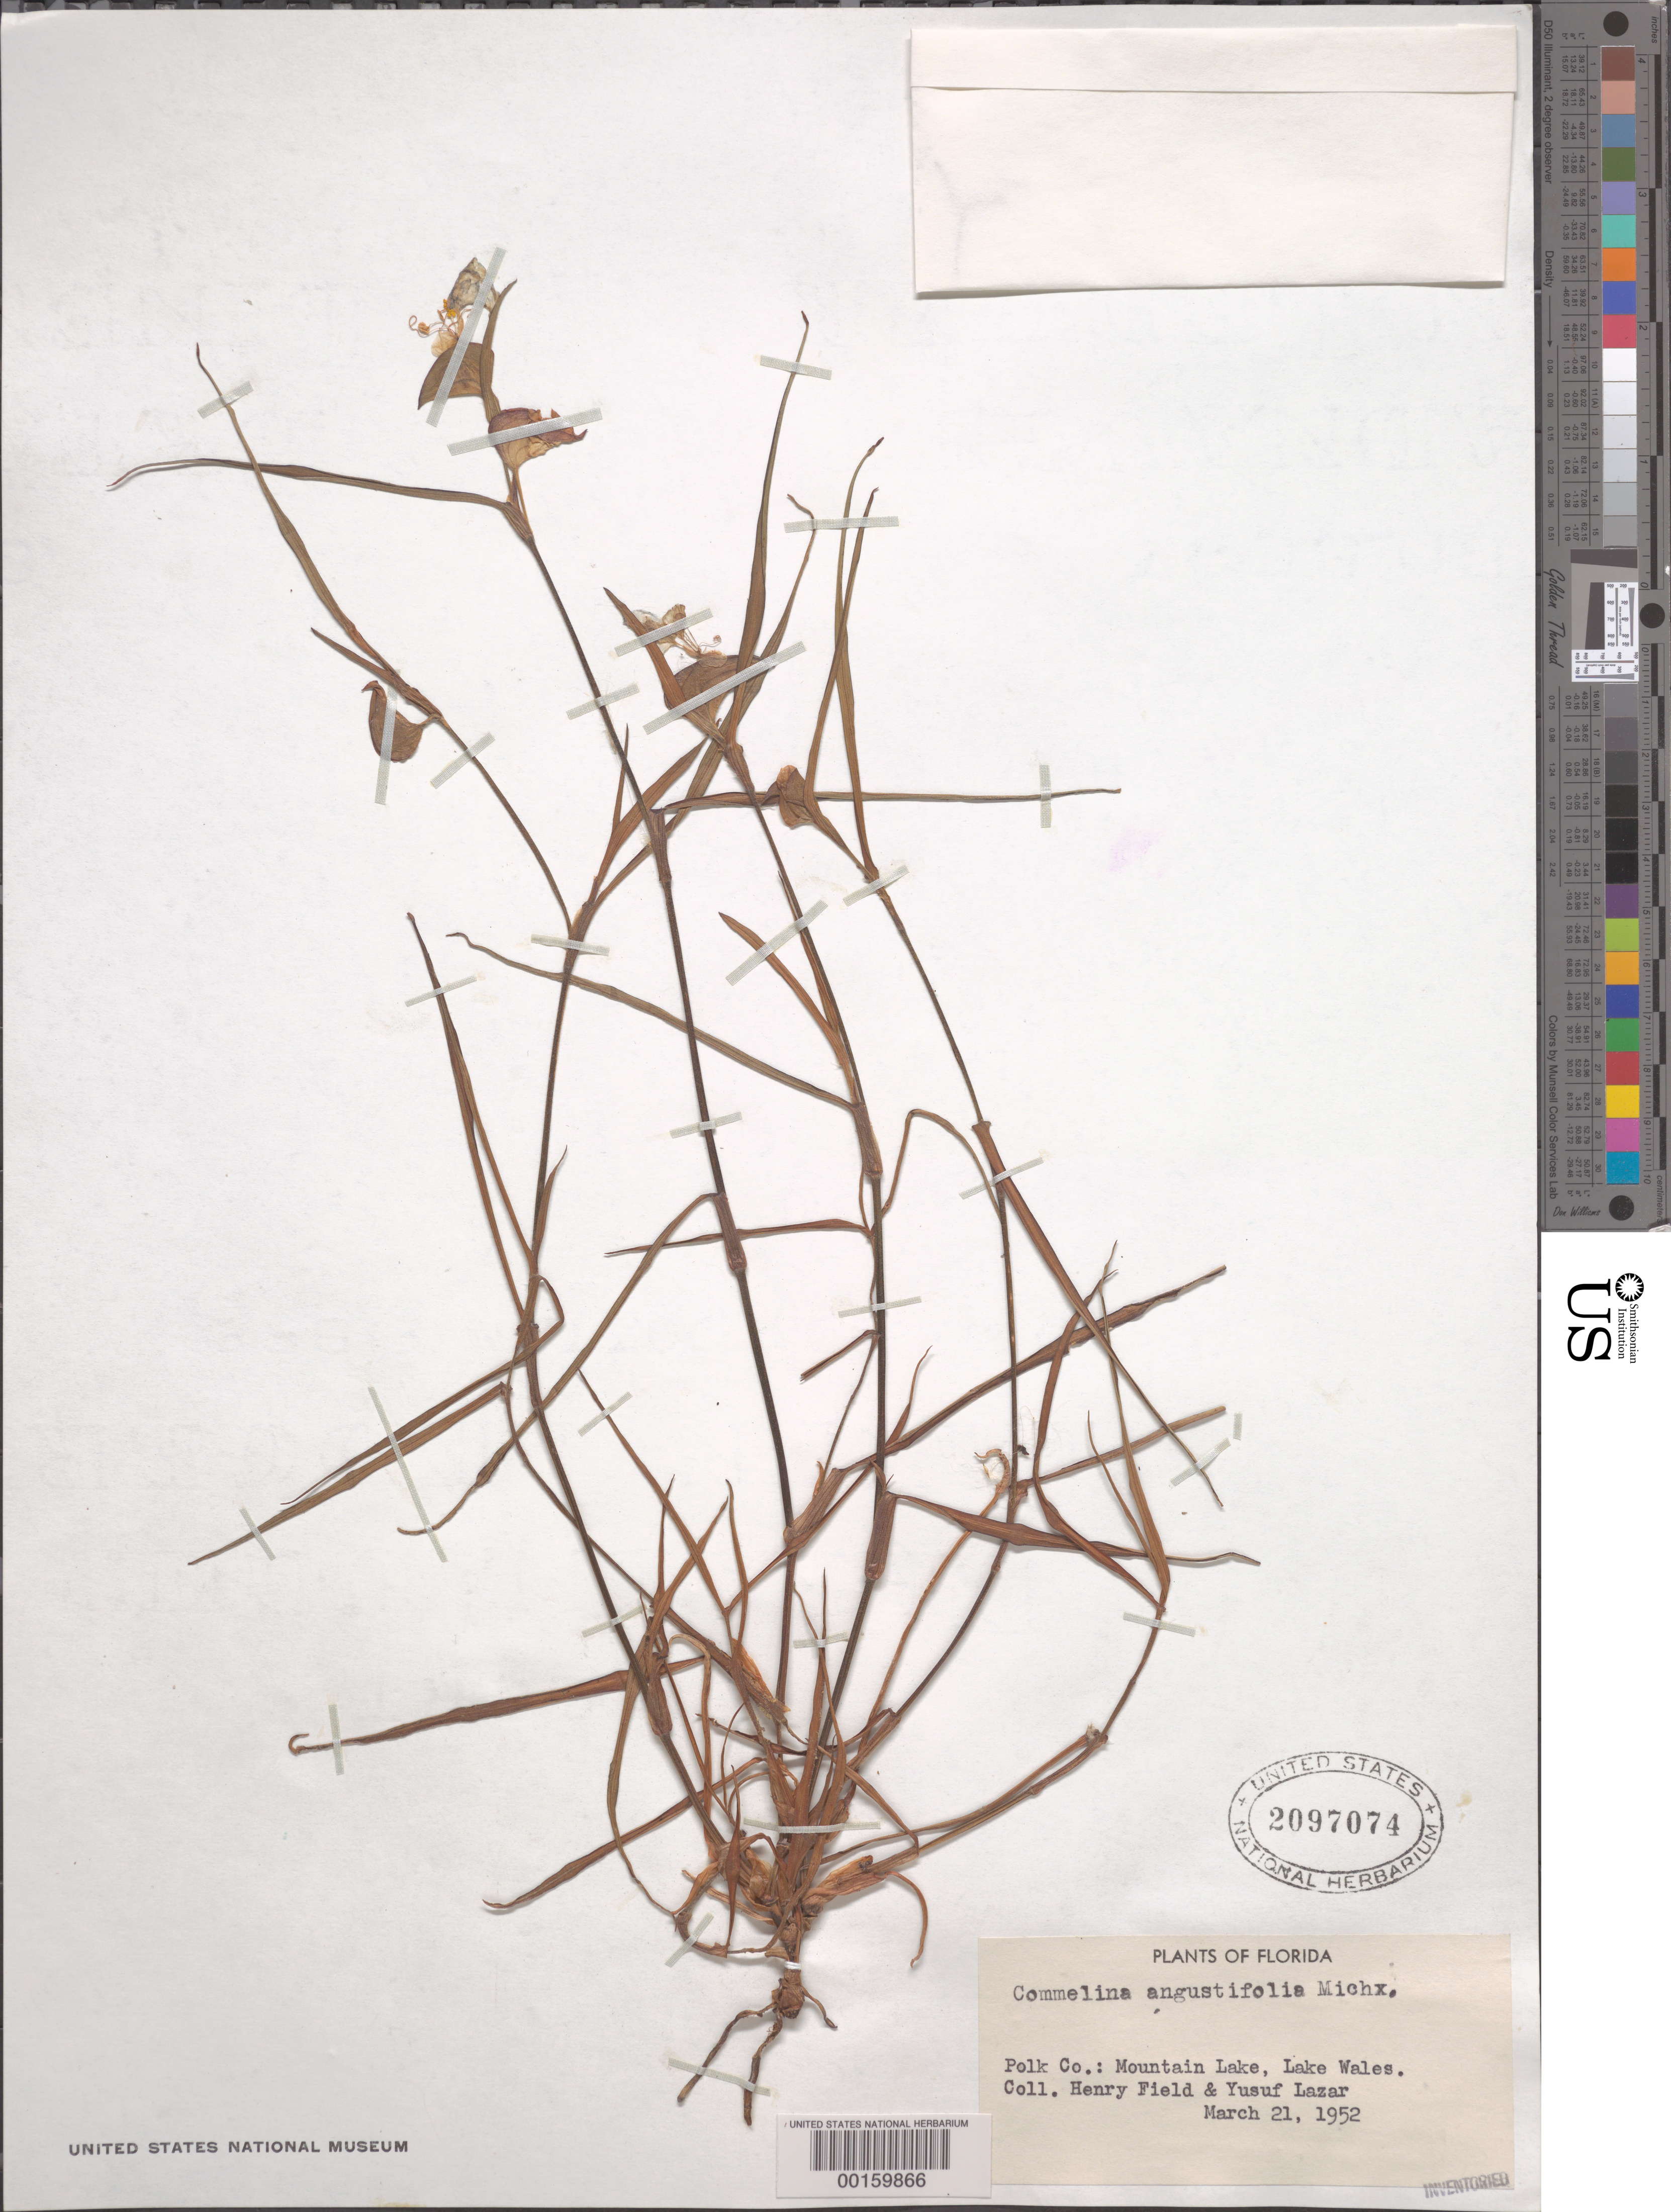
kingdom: Plantae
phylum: Tracheophyta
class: Liliopsida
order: Commelinales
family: Commelinaceae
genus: Commelina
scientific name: Commelina erecta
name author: L.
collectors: H. Field & Y. Lazar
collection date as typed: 21 Mar 1952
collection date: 1952-03-21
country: United States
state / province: Florida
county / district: Polk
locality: Mountain lake, lake wales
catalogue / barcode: US 2097074